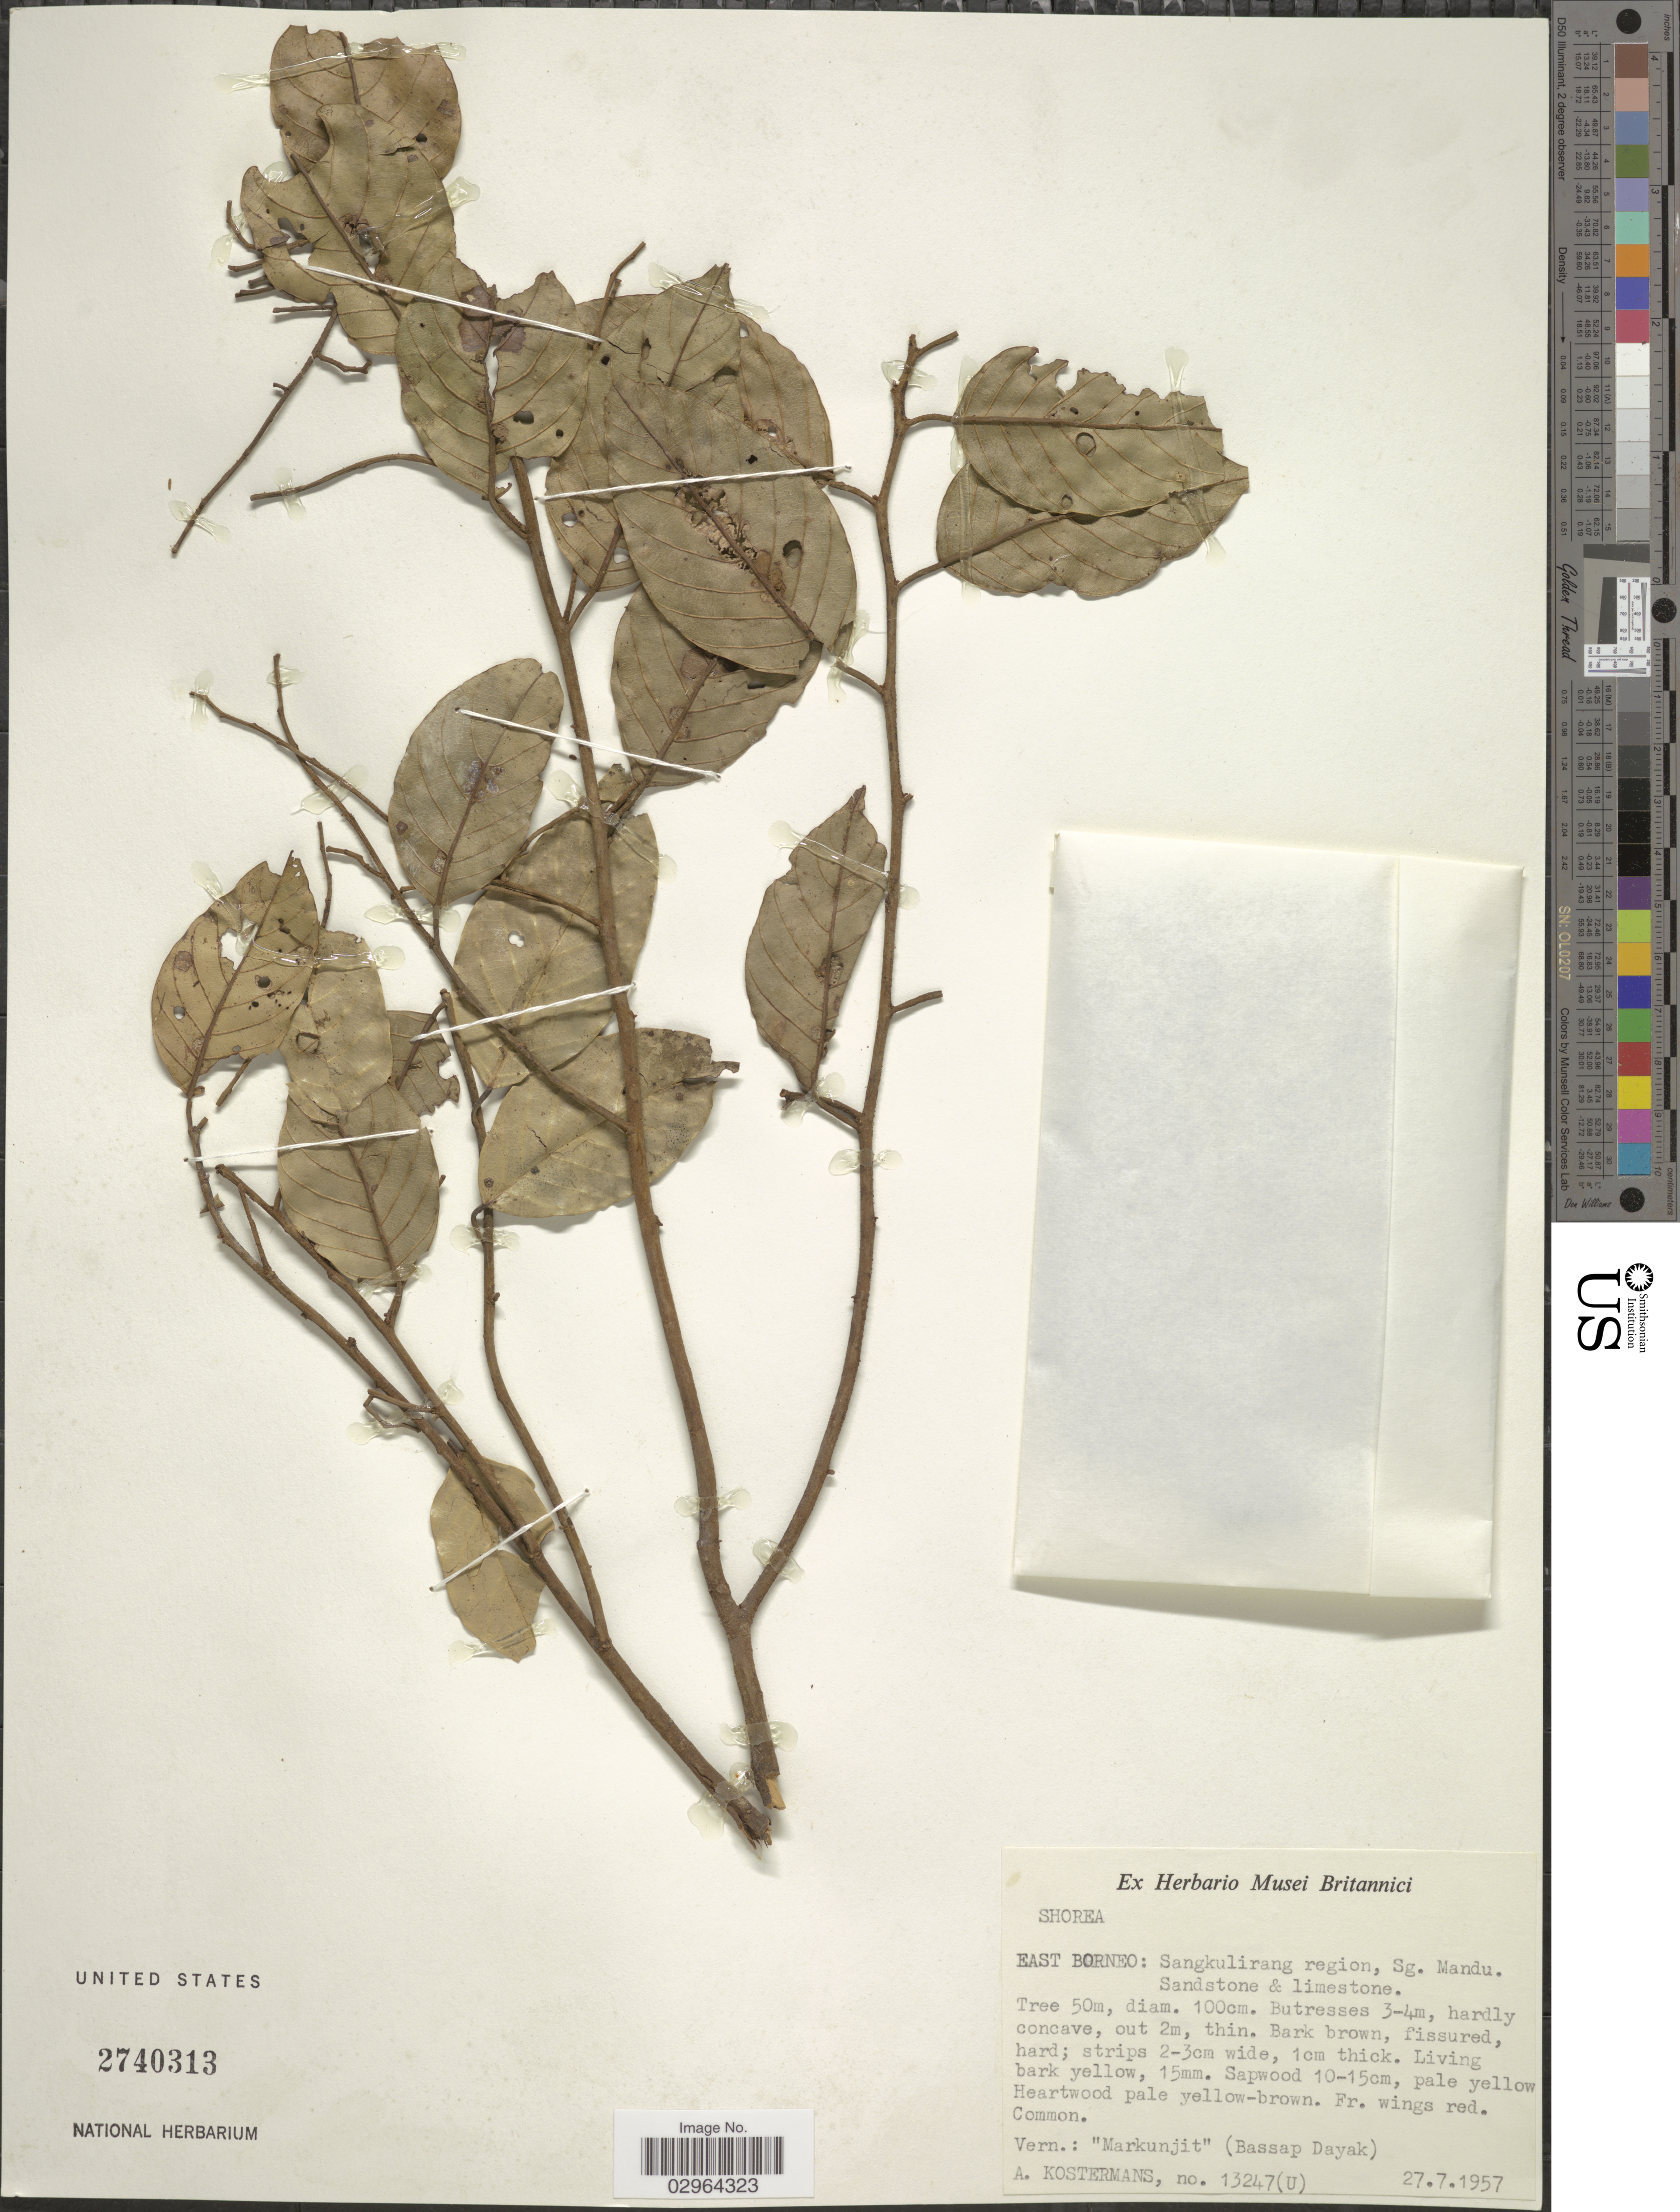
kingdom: Plantae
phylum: Tracheophyta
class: Magnoliopsida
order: Malvales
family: Dipterocarpaceae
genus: Richetia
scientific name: Richetia gibbosa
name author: (Brandis) P.S. Ashton & J. Heck.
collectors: A. J. G. Kostermans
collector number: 13247(U)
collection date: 1957-07-27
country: Indonesia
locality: East Borneo: Sangkulirang region, Sg. Mandu.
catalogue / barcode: US 2740313